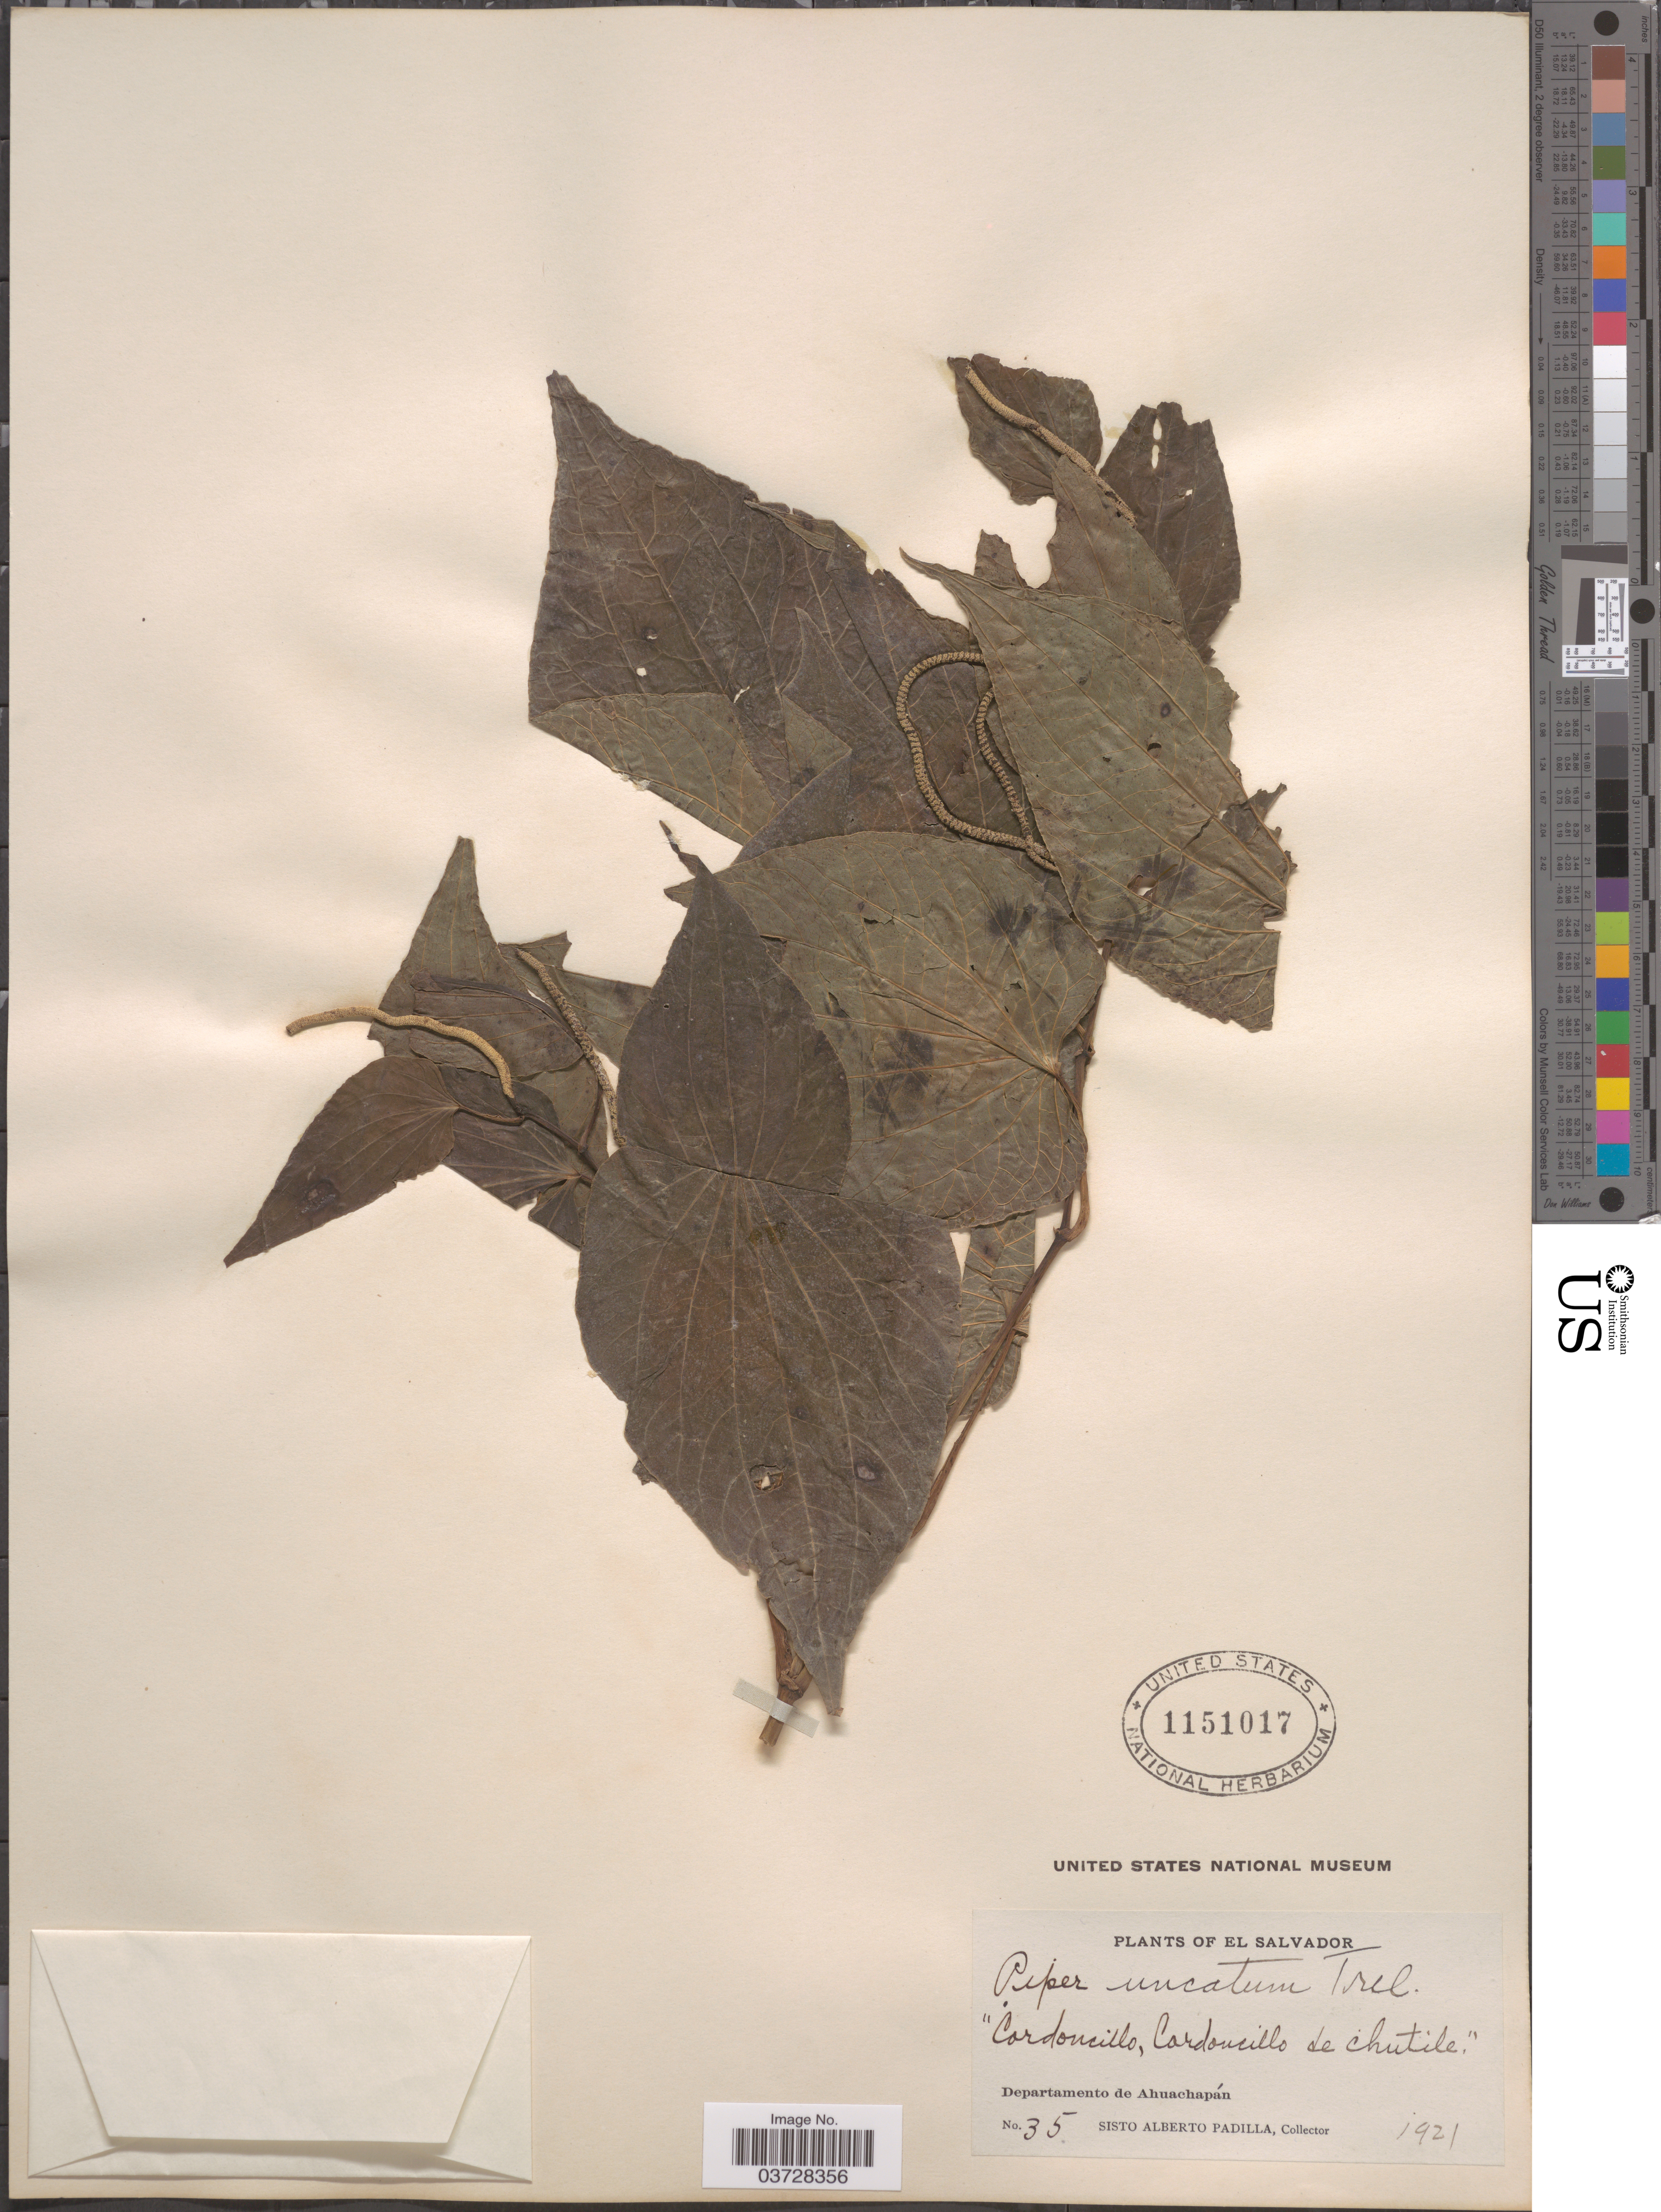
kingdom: Plantae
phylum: Tracheophyta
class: Magnoliopsida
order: Piperales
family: Piperaceae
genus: Piper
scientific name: Piper marginatum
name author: Jacq.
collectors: S. A. Padilla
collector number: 35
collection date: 1921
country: El Salvador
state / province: Ahuachapan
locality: Departamento de Ahuachapán.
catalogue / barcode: US 1151017